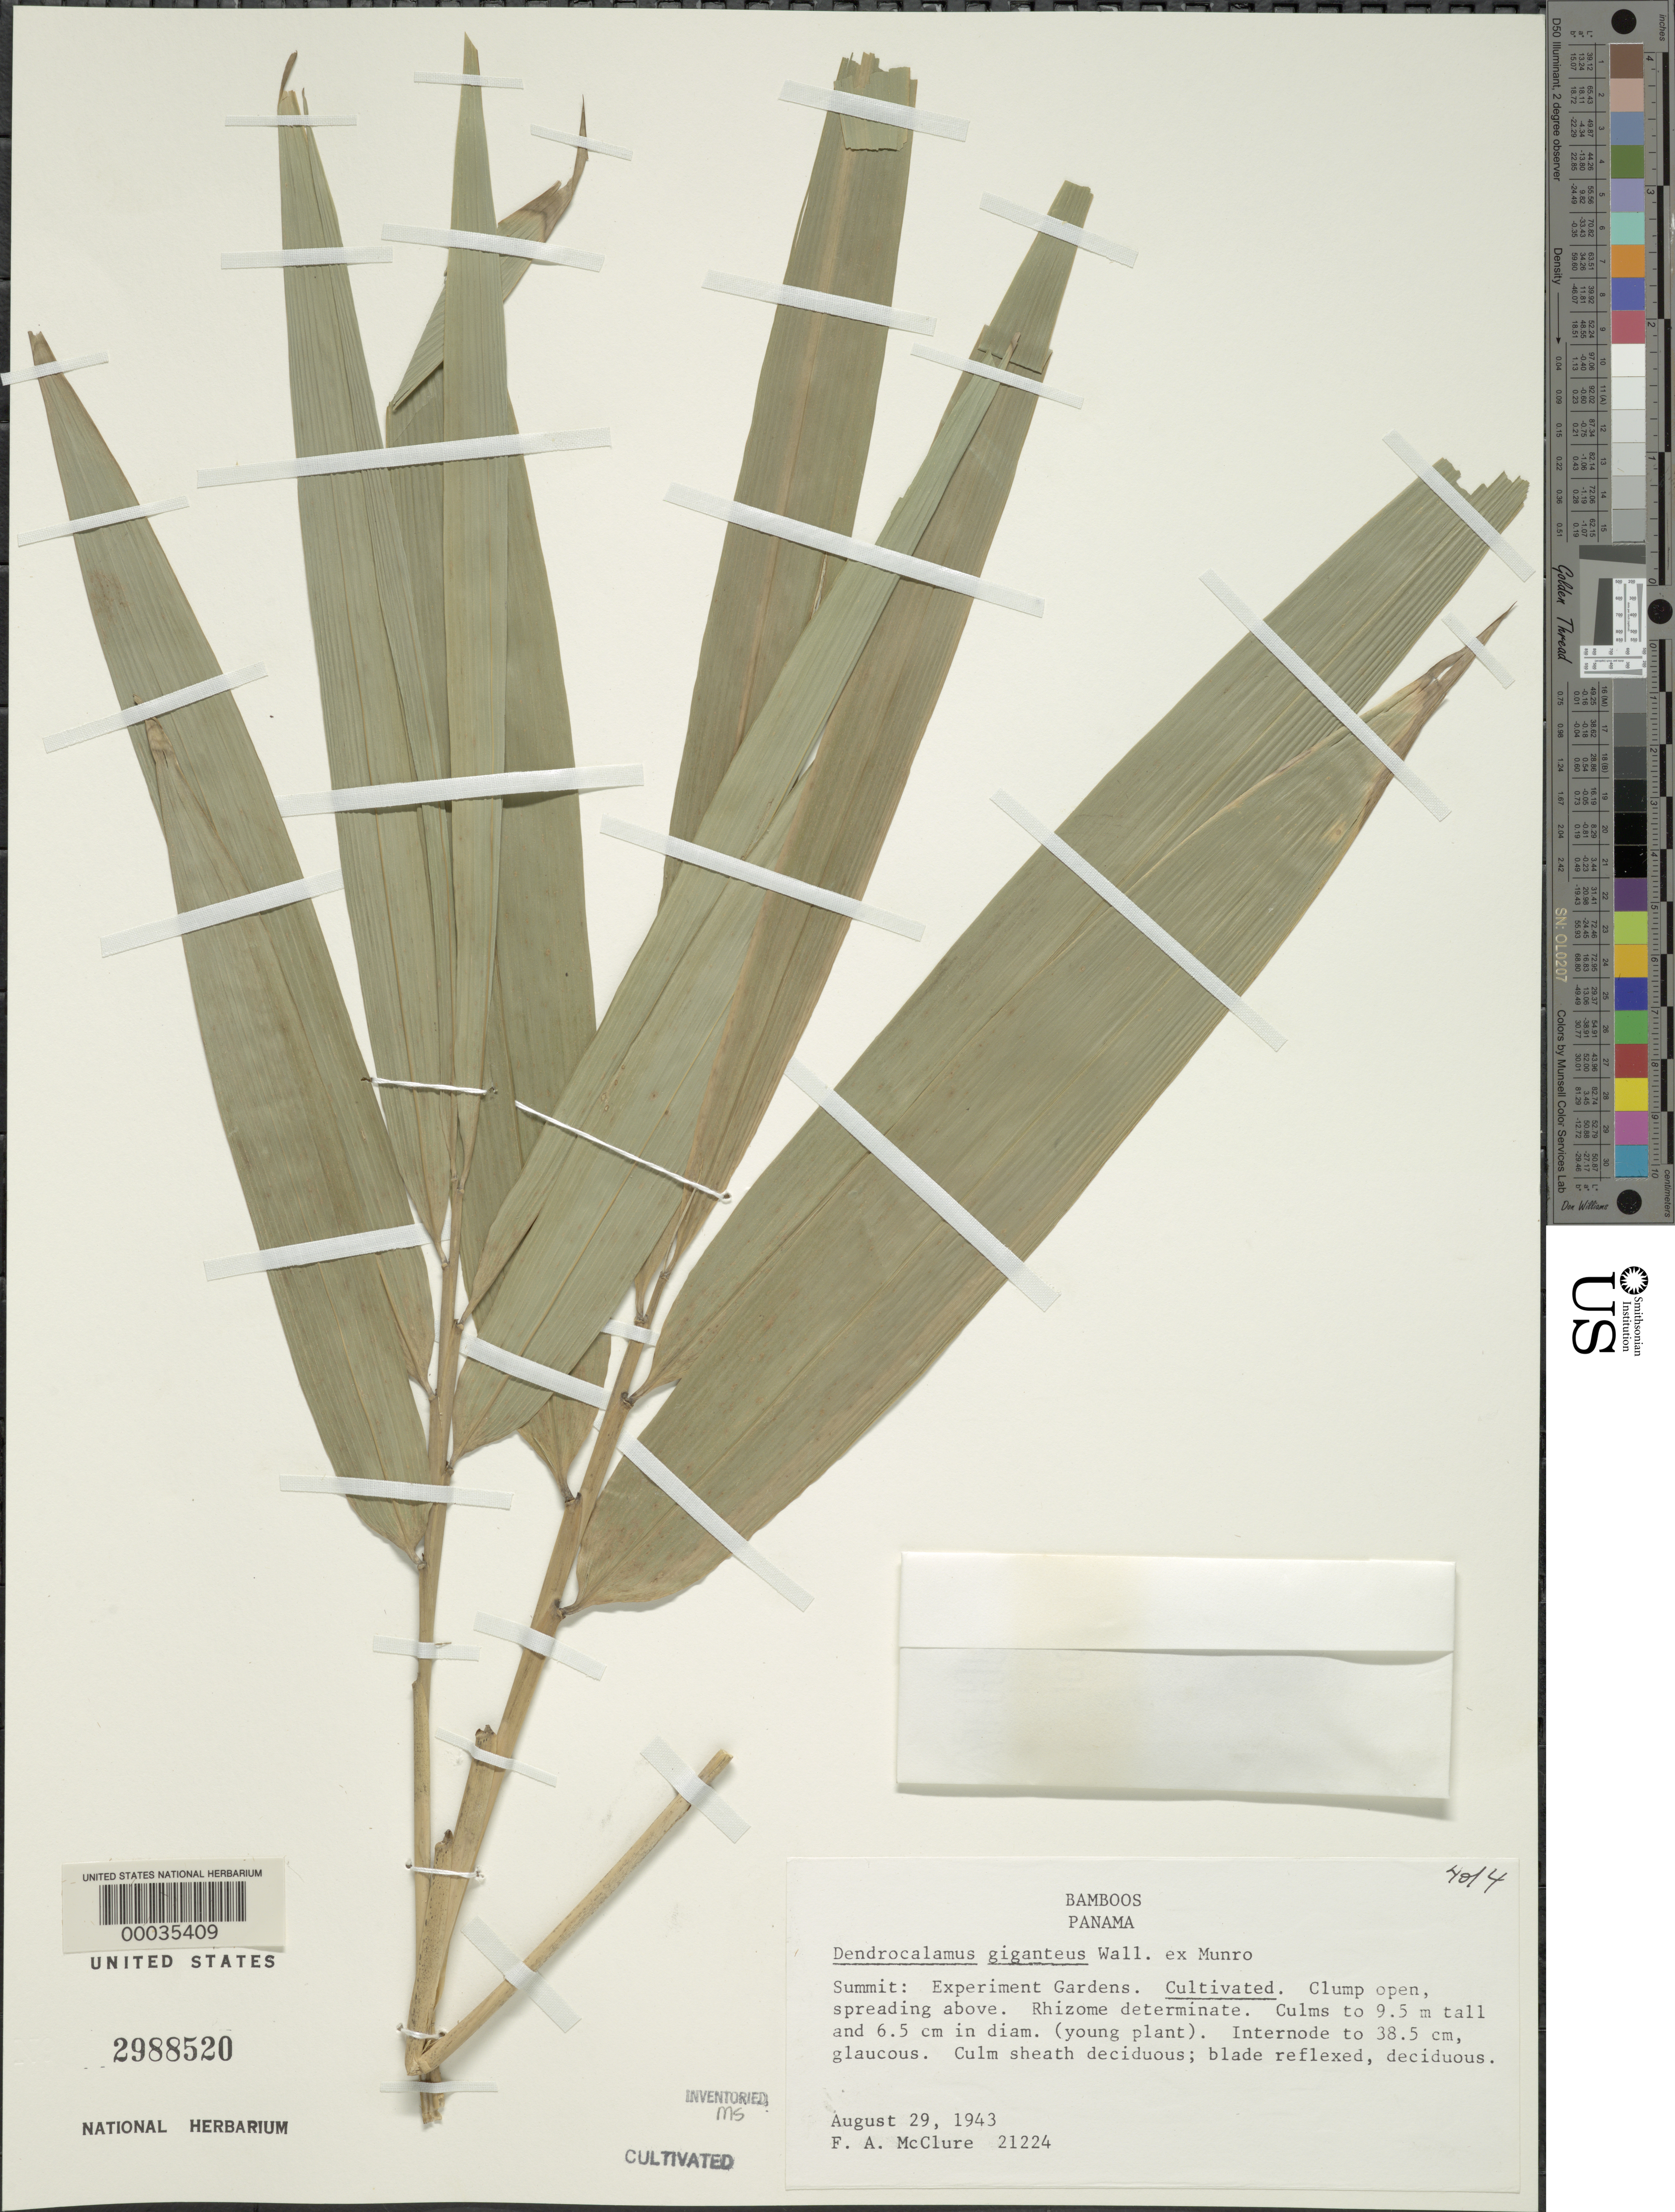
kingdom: Plantae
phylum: Tracheophyta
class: Liliopsida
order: Poales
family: Poaceae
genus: Dendrocalamus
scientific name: Dendrocalamus giganteus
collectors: F. A. McClure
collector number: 21224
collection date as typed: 29 Aug 1943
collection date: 1943-08-29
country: Panama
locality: Esperimental Gardens-summit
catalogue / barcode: US 2988520